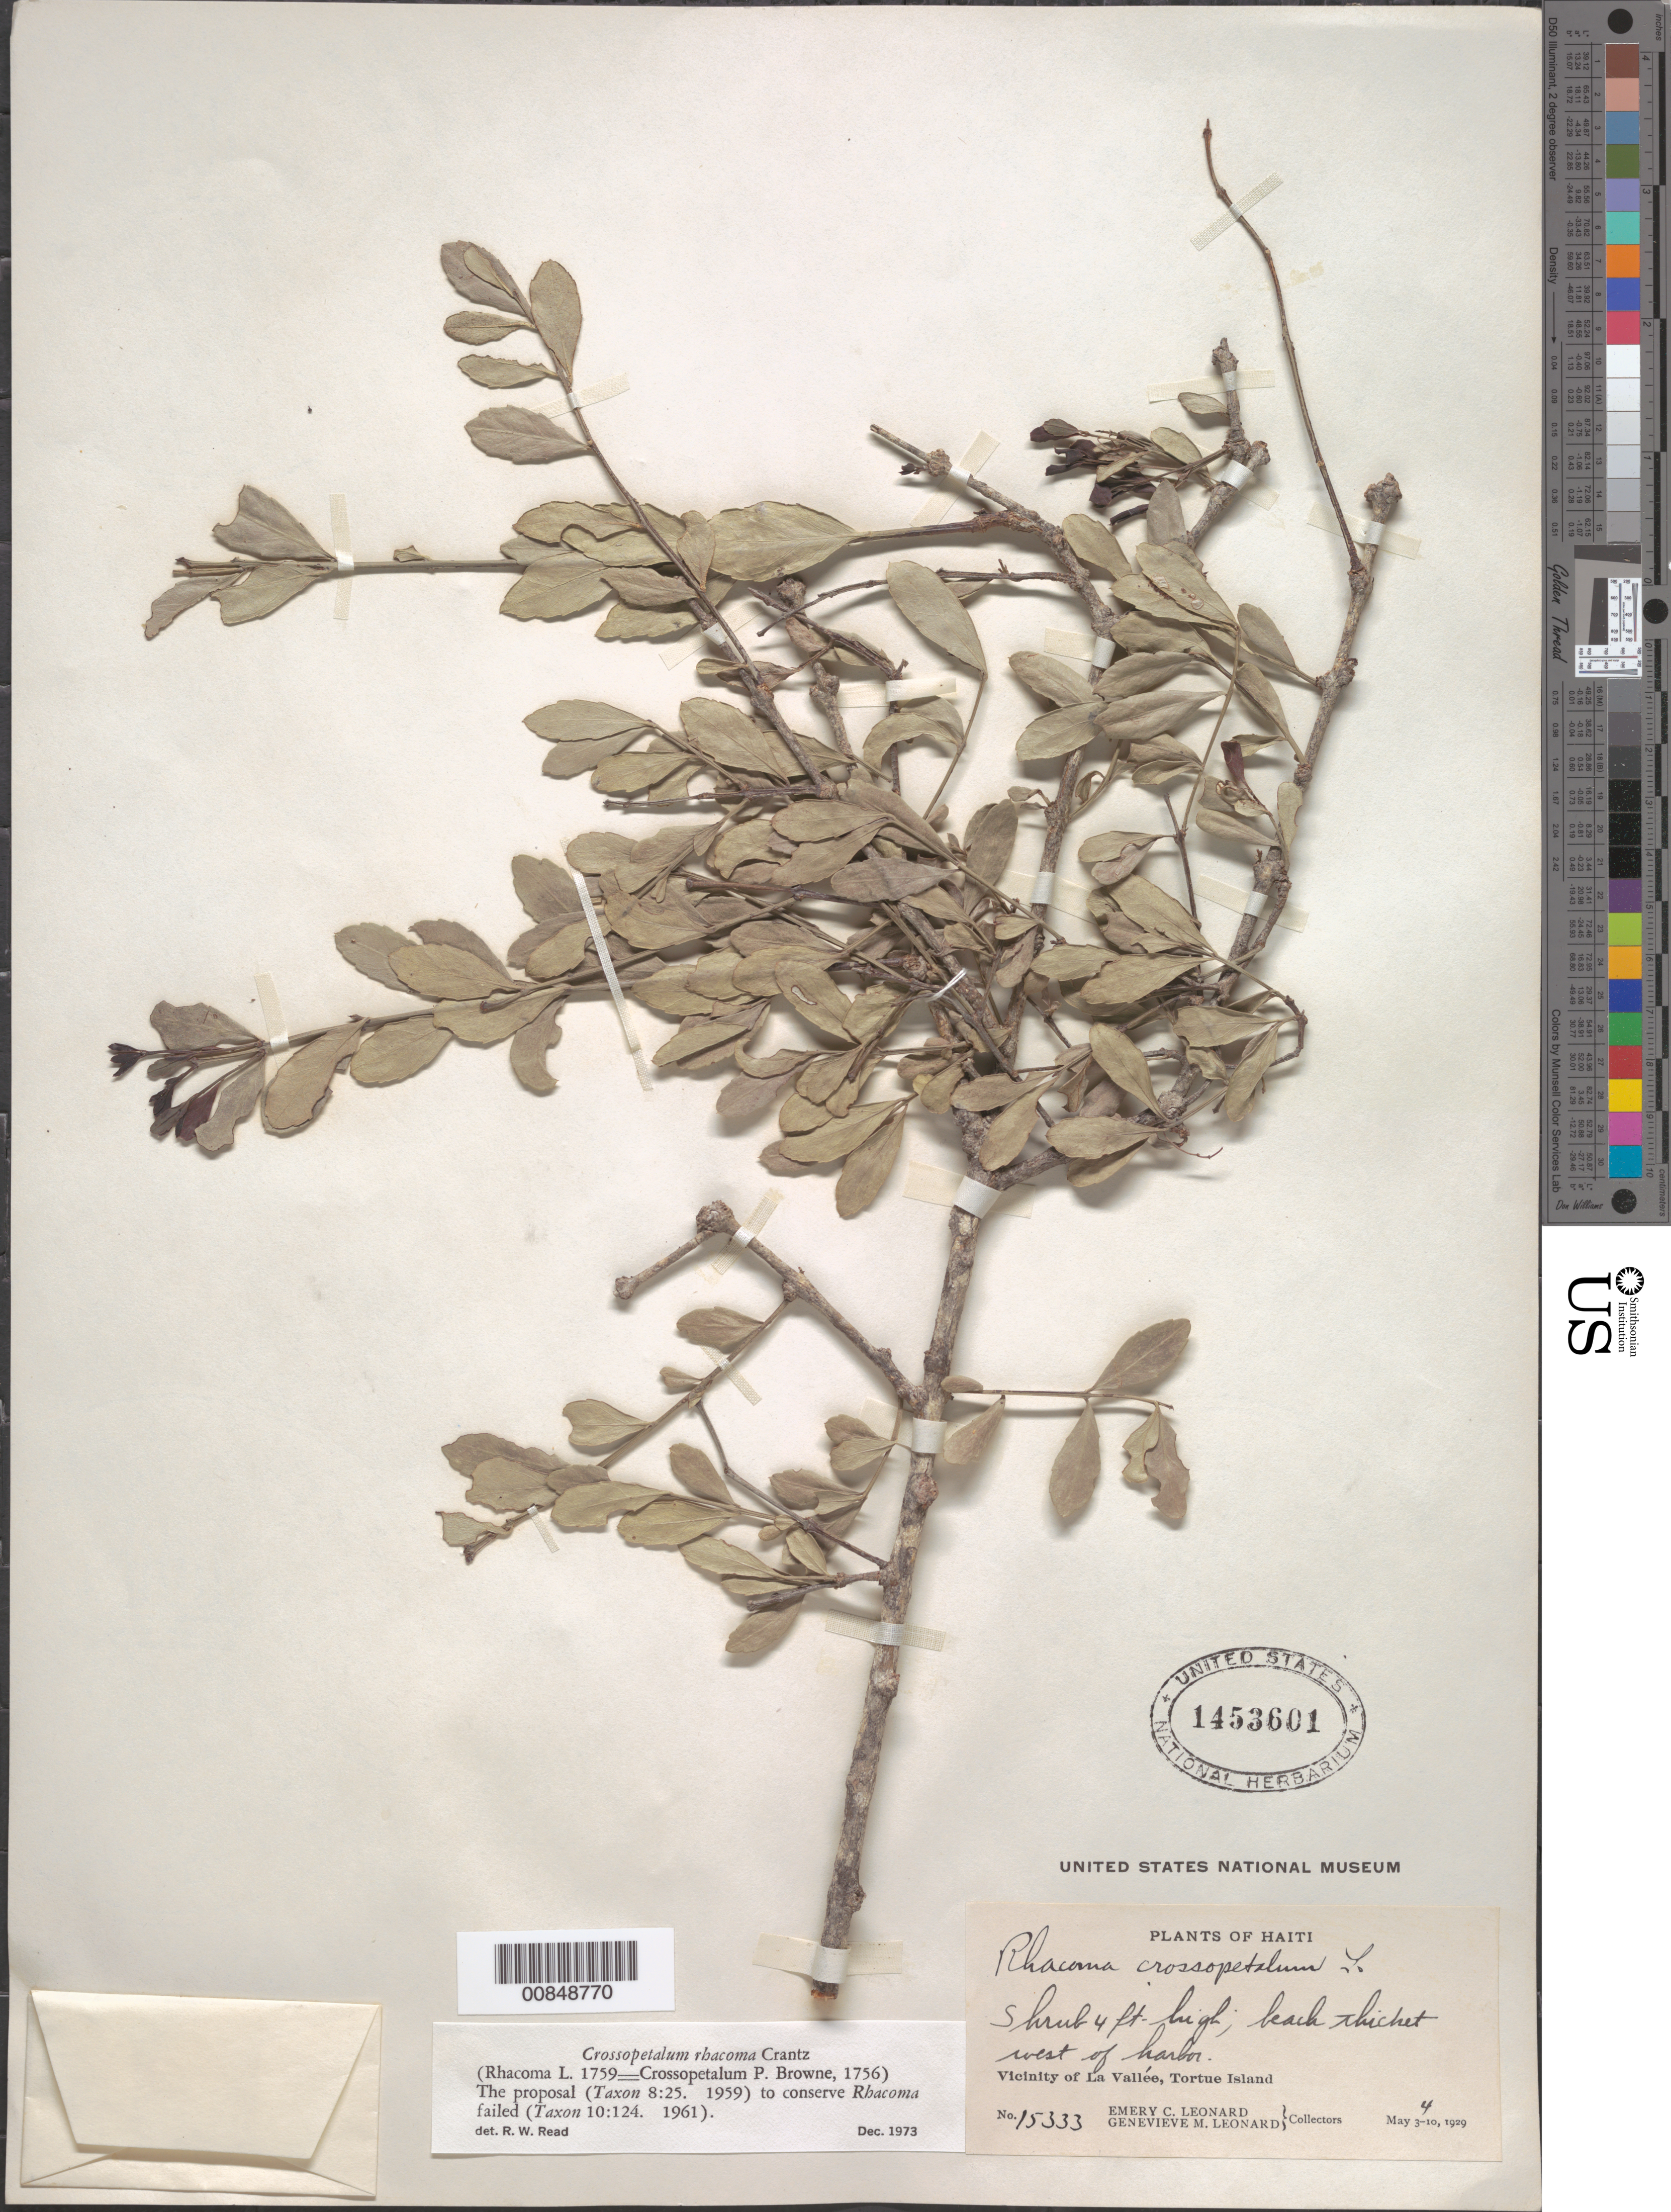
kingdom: Plantae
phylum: Tracheophyta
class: Magnoliopsida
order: Celastrales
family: Celastraceae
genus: Crossopetalum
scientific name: Crossopetalum rhacoma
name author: Crantz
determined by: Read, Robert W., (US), NMNH (UNITED STATES)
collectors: E. C. Leonard & G. M. Leonard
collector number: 15333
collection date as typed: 04 May 1929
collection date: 1929-05-04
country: Haiti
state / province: Nord-Ouest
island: Île de la Tortue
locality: Vicinity of La Vallée, W of harbor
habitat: Beach thicket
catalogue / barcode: US 1453601